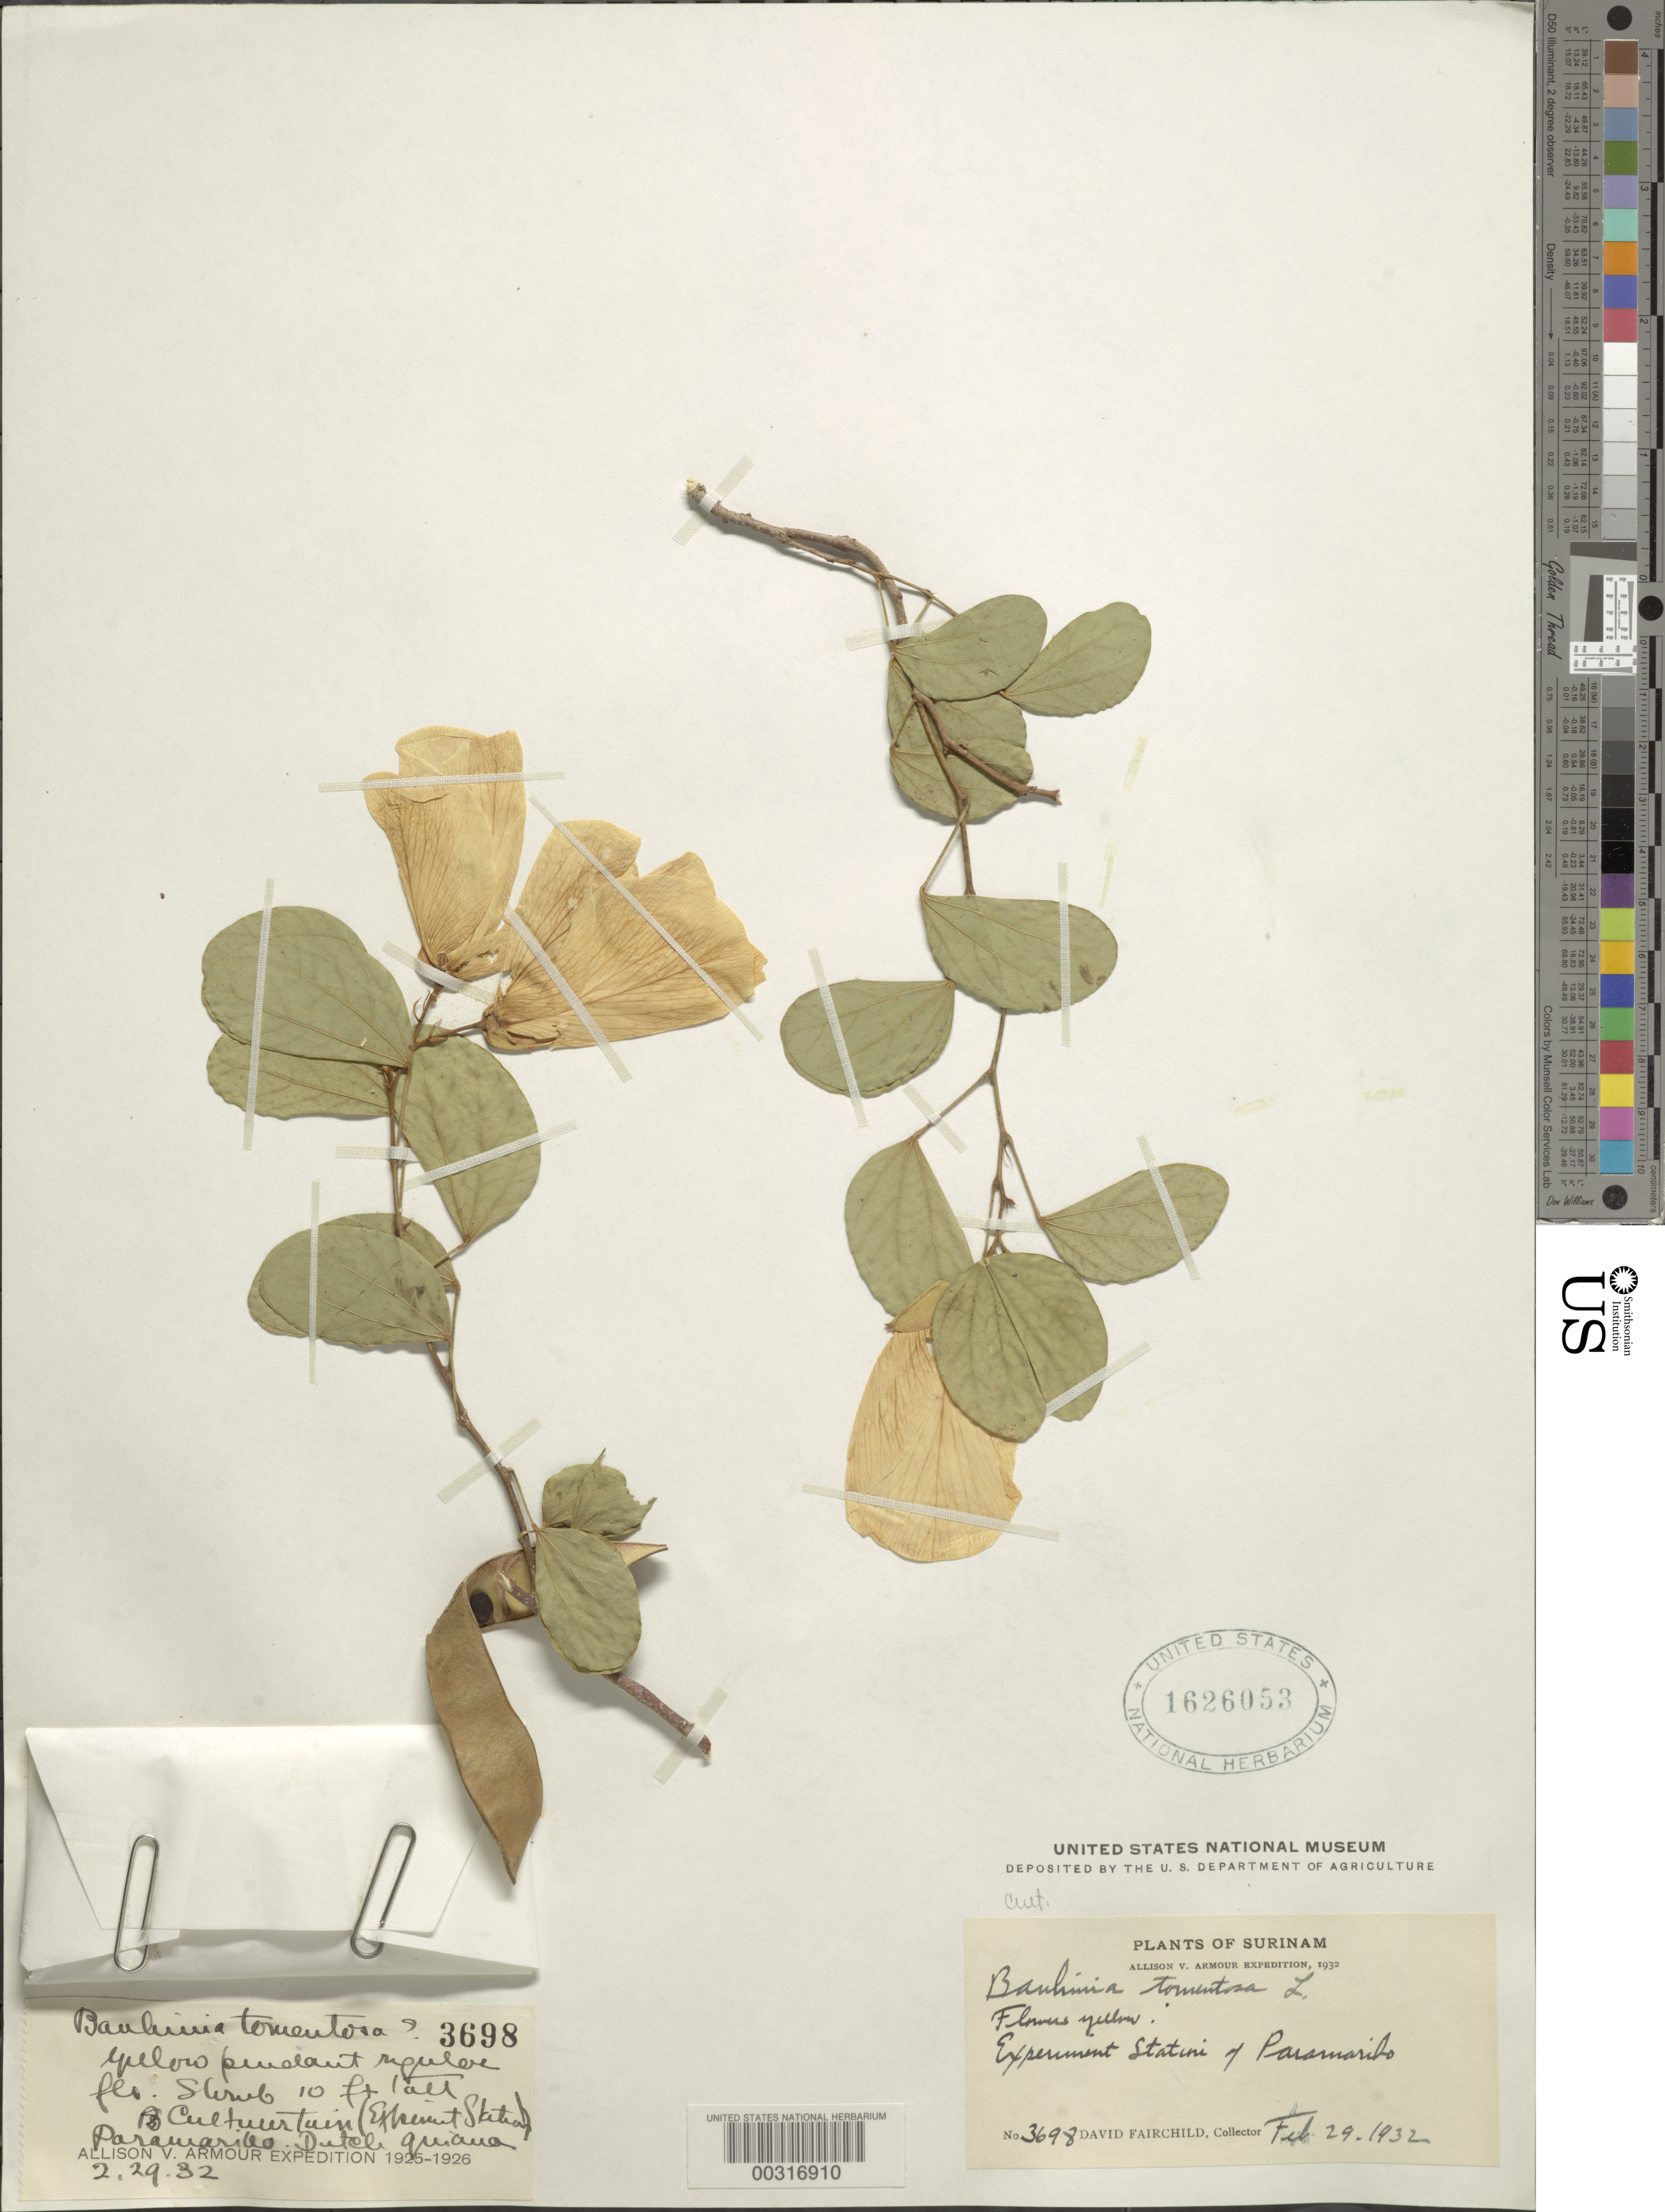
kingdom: Plantae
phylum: Tracheophyta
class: Magnoliopsida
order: Fabales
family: Fabaceae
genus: Bauhinia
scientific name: Bauhinia tomentosa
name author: L.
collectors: D. Fairchild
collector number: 3698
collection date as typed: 29 Feb 1932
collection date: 1932-02-29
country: Suriname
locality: Experiment station of paramaribo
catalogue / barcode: US 1626053